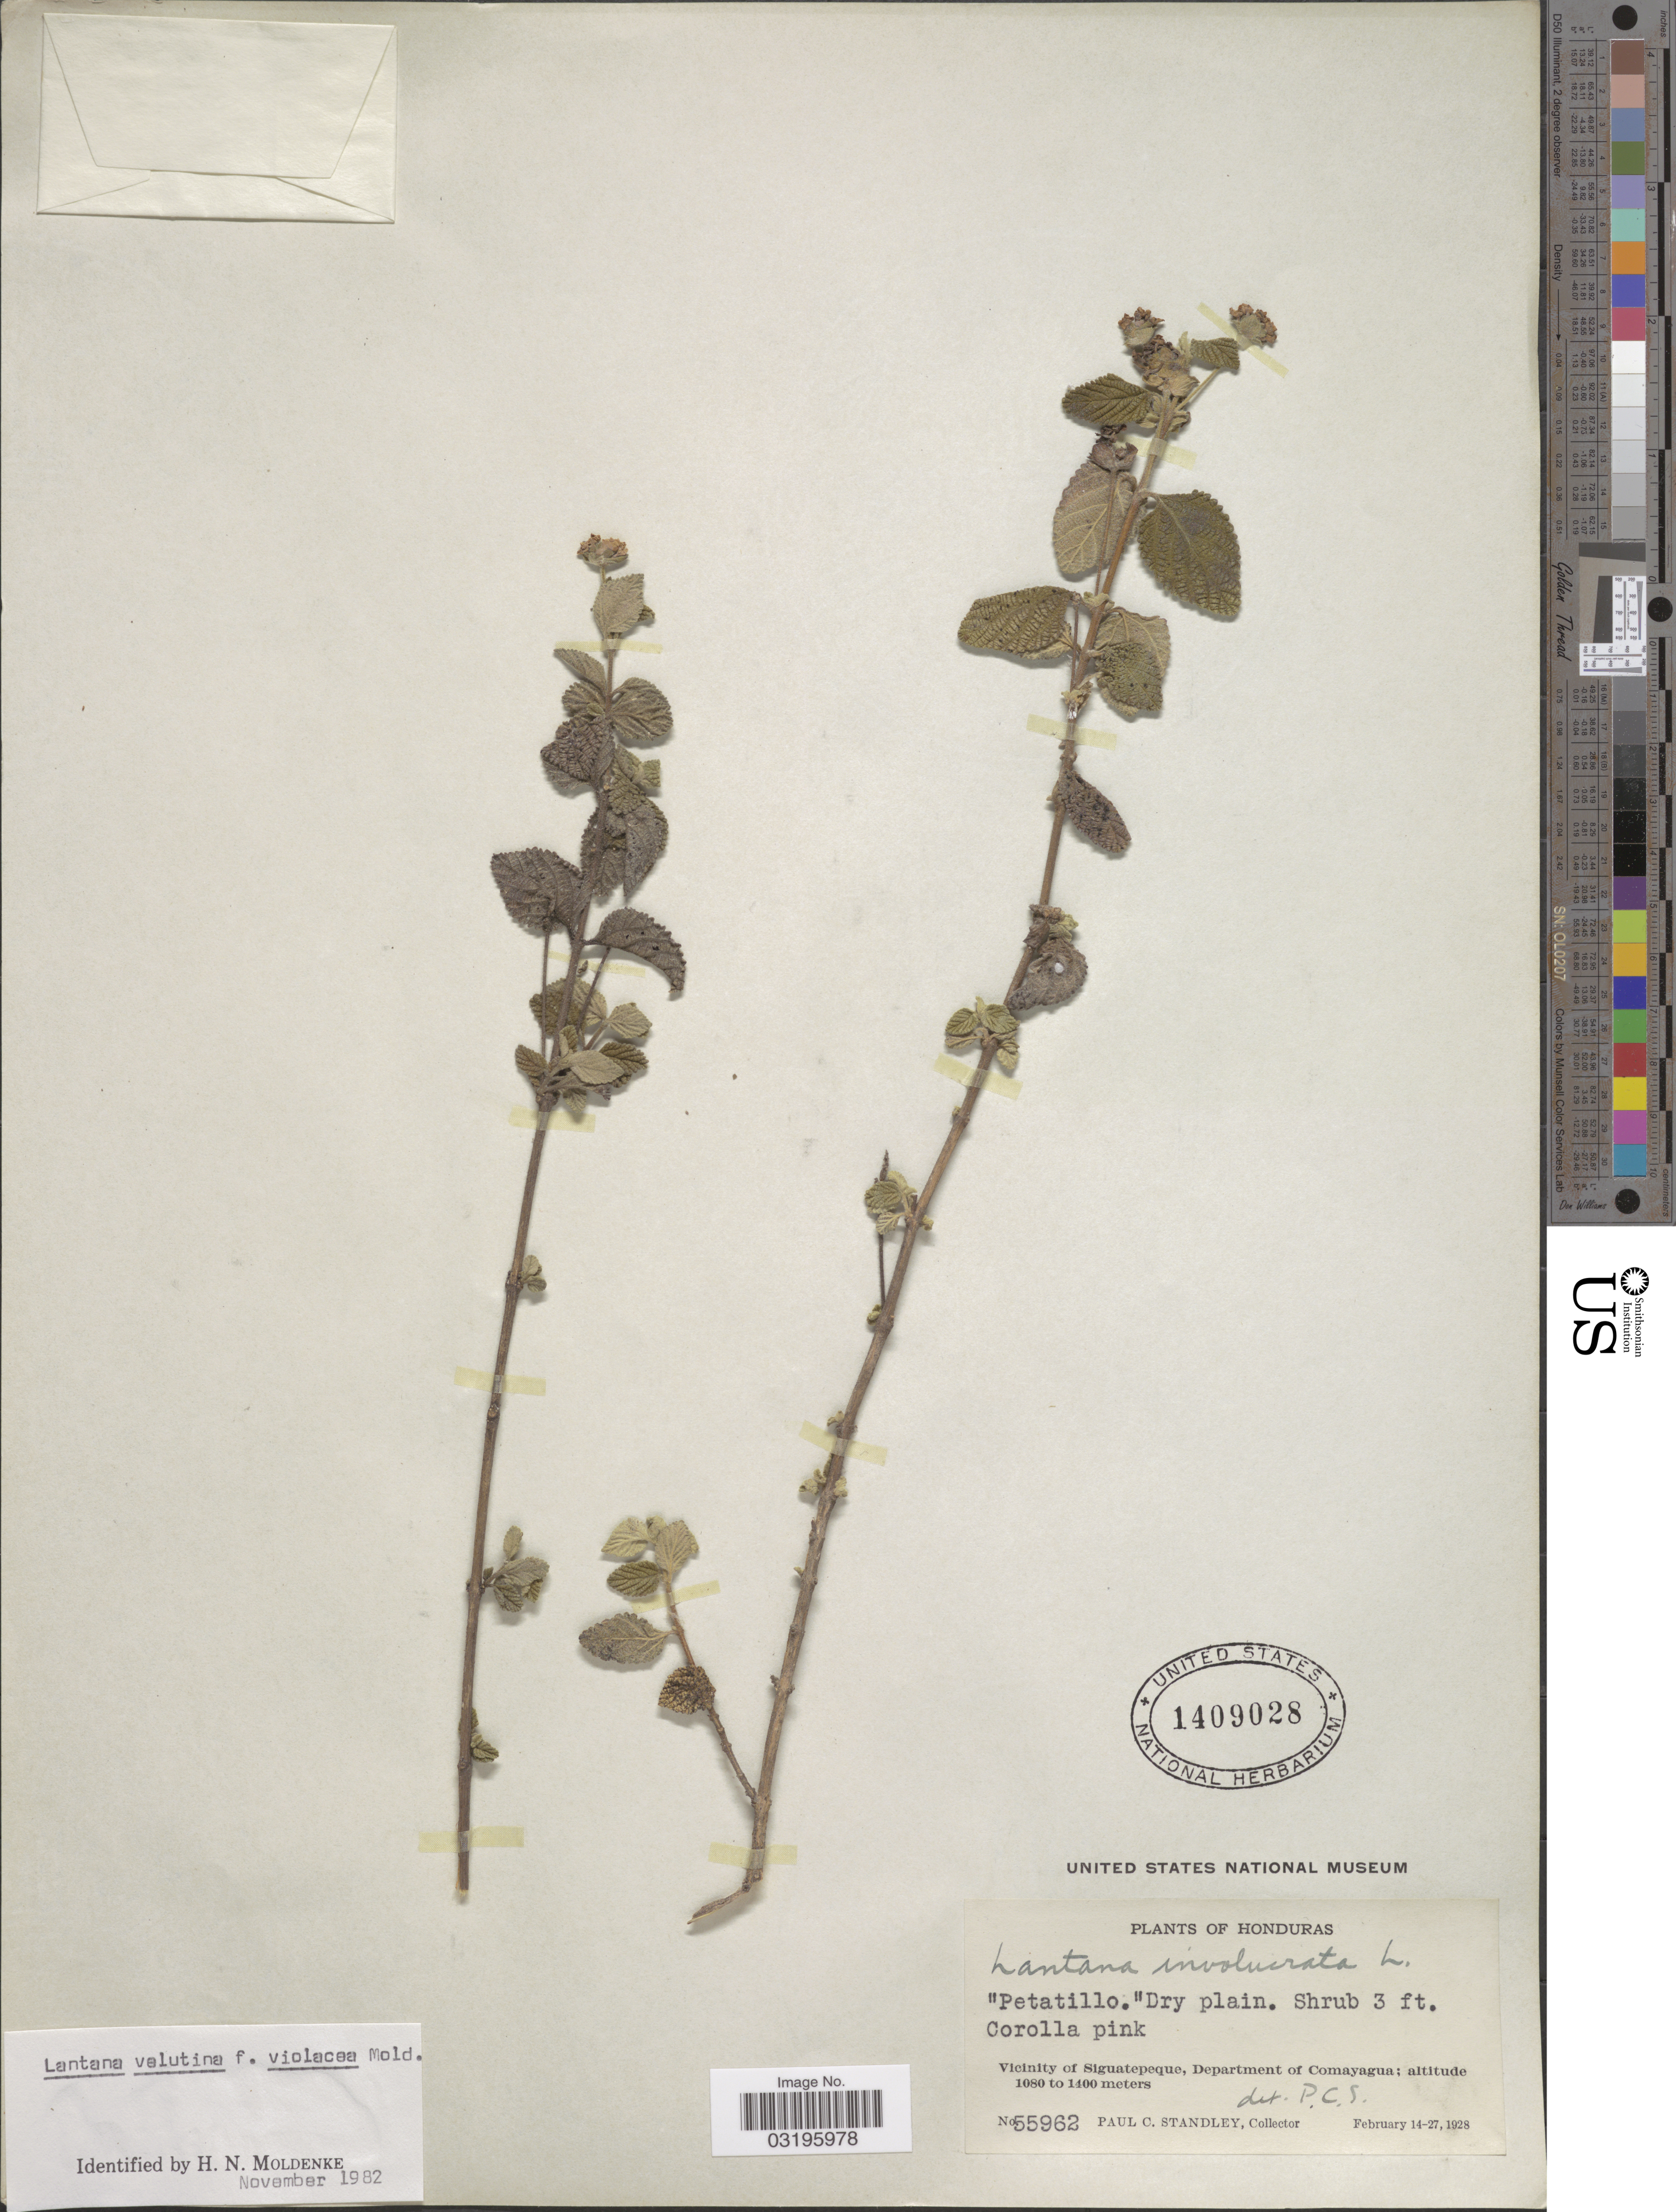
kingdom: Plantae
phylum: Tracheophyta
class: Magnoliopsida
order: Lamiales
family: Verbenaceae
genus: Lantana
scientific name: Lantana velutina f. violacea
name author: Moldenke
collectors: P. C. Standley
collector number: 55962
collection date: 1928-02-14/1928-02-27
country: Honduras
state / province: Comayagua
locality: Vicinity of Siguatepeque, Department of Comayagua.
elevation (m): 1080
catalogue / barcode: US 1409028